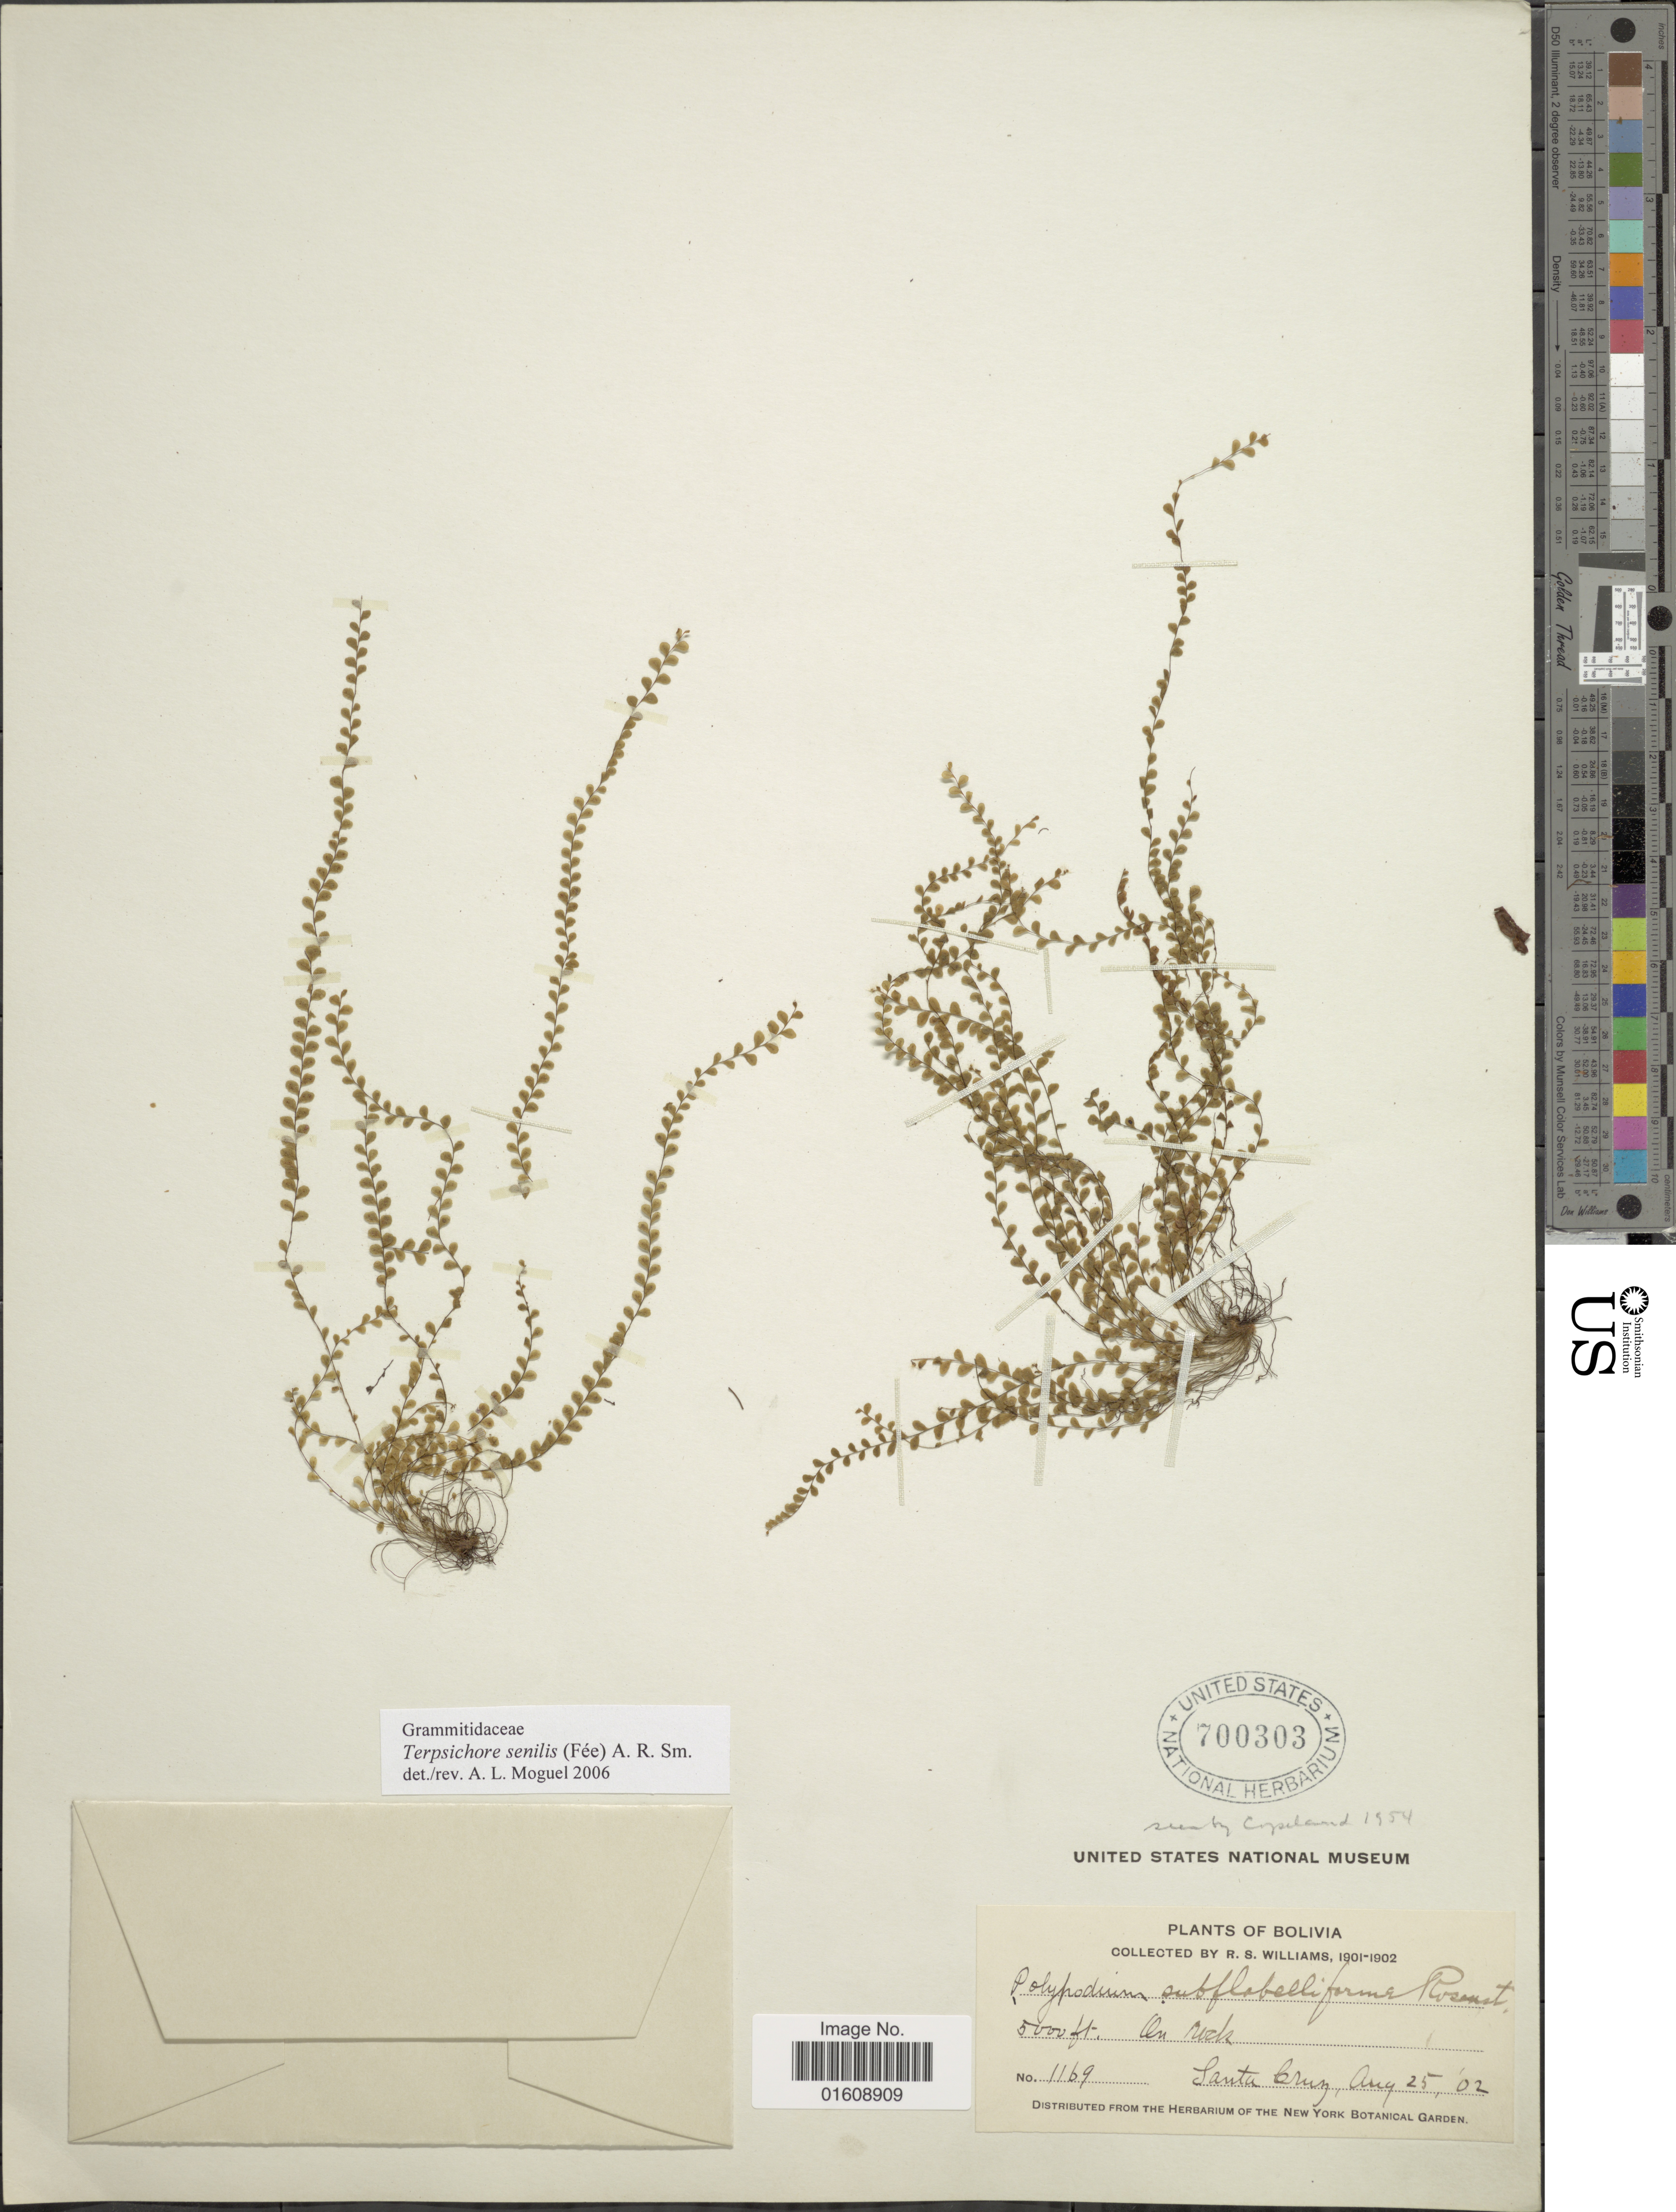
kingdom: Plantae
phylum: Tracheophyta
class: Polypodiopsida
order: Polypodiales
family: Polypodiaceae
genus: Alansmia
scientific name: Alansmia senilis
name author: (Fée) Moguel & M. Kessler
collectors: R. S. Williams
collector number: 1169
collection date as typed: Aug. 25, '02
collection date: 1902-08-25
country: Bolivia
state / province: La Paz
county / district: Franz Tamayo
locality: Santa Cruz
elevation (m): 1524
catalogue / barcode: US 700303